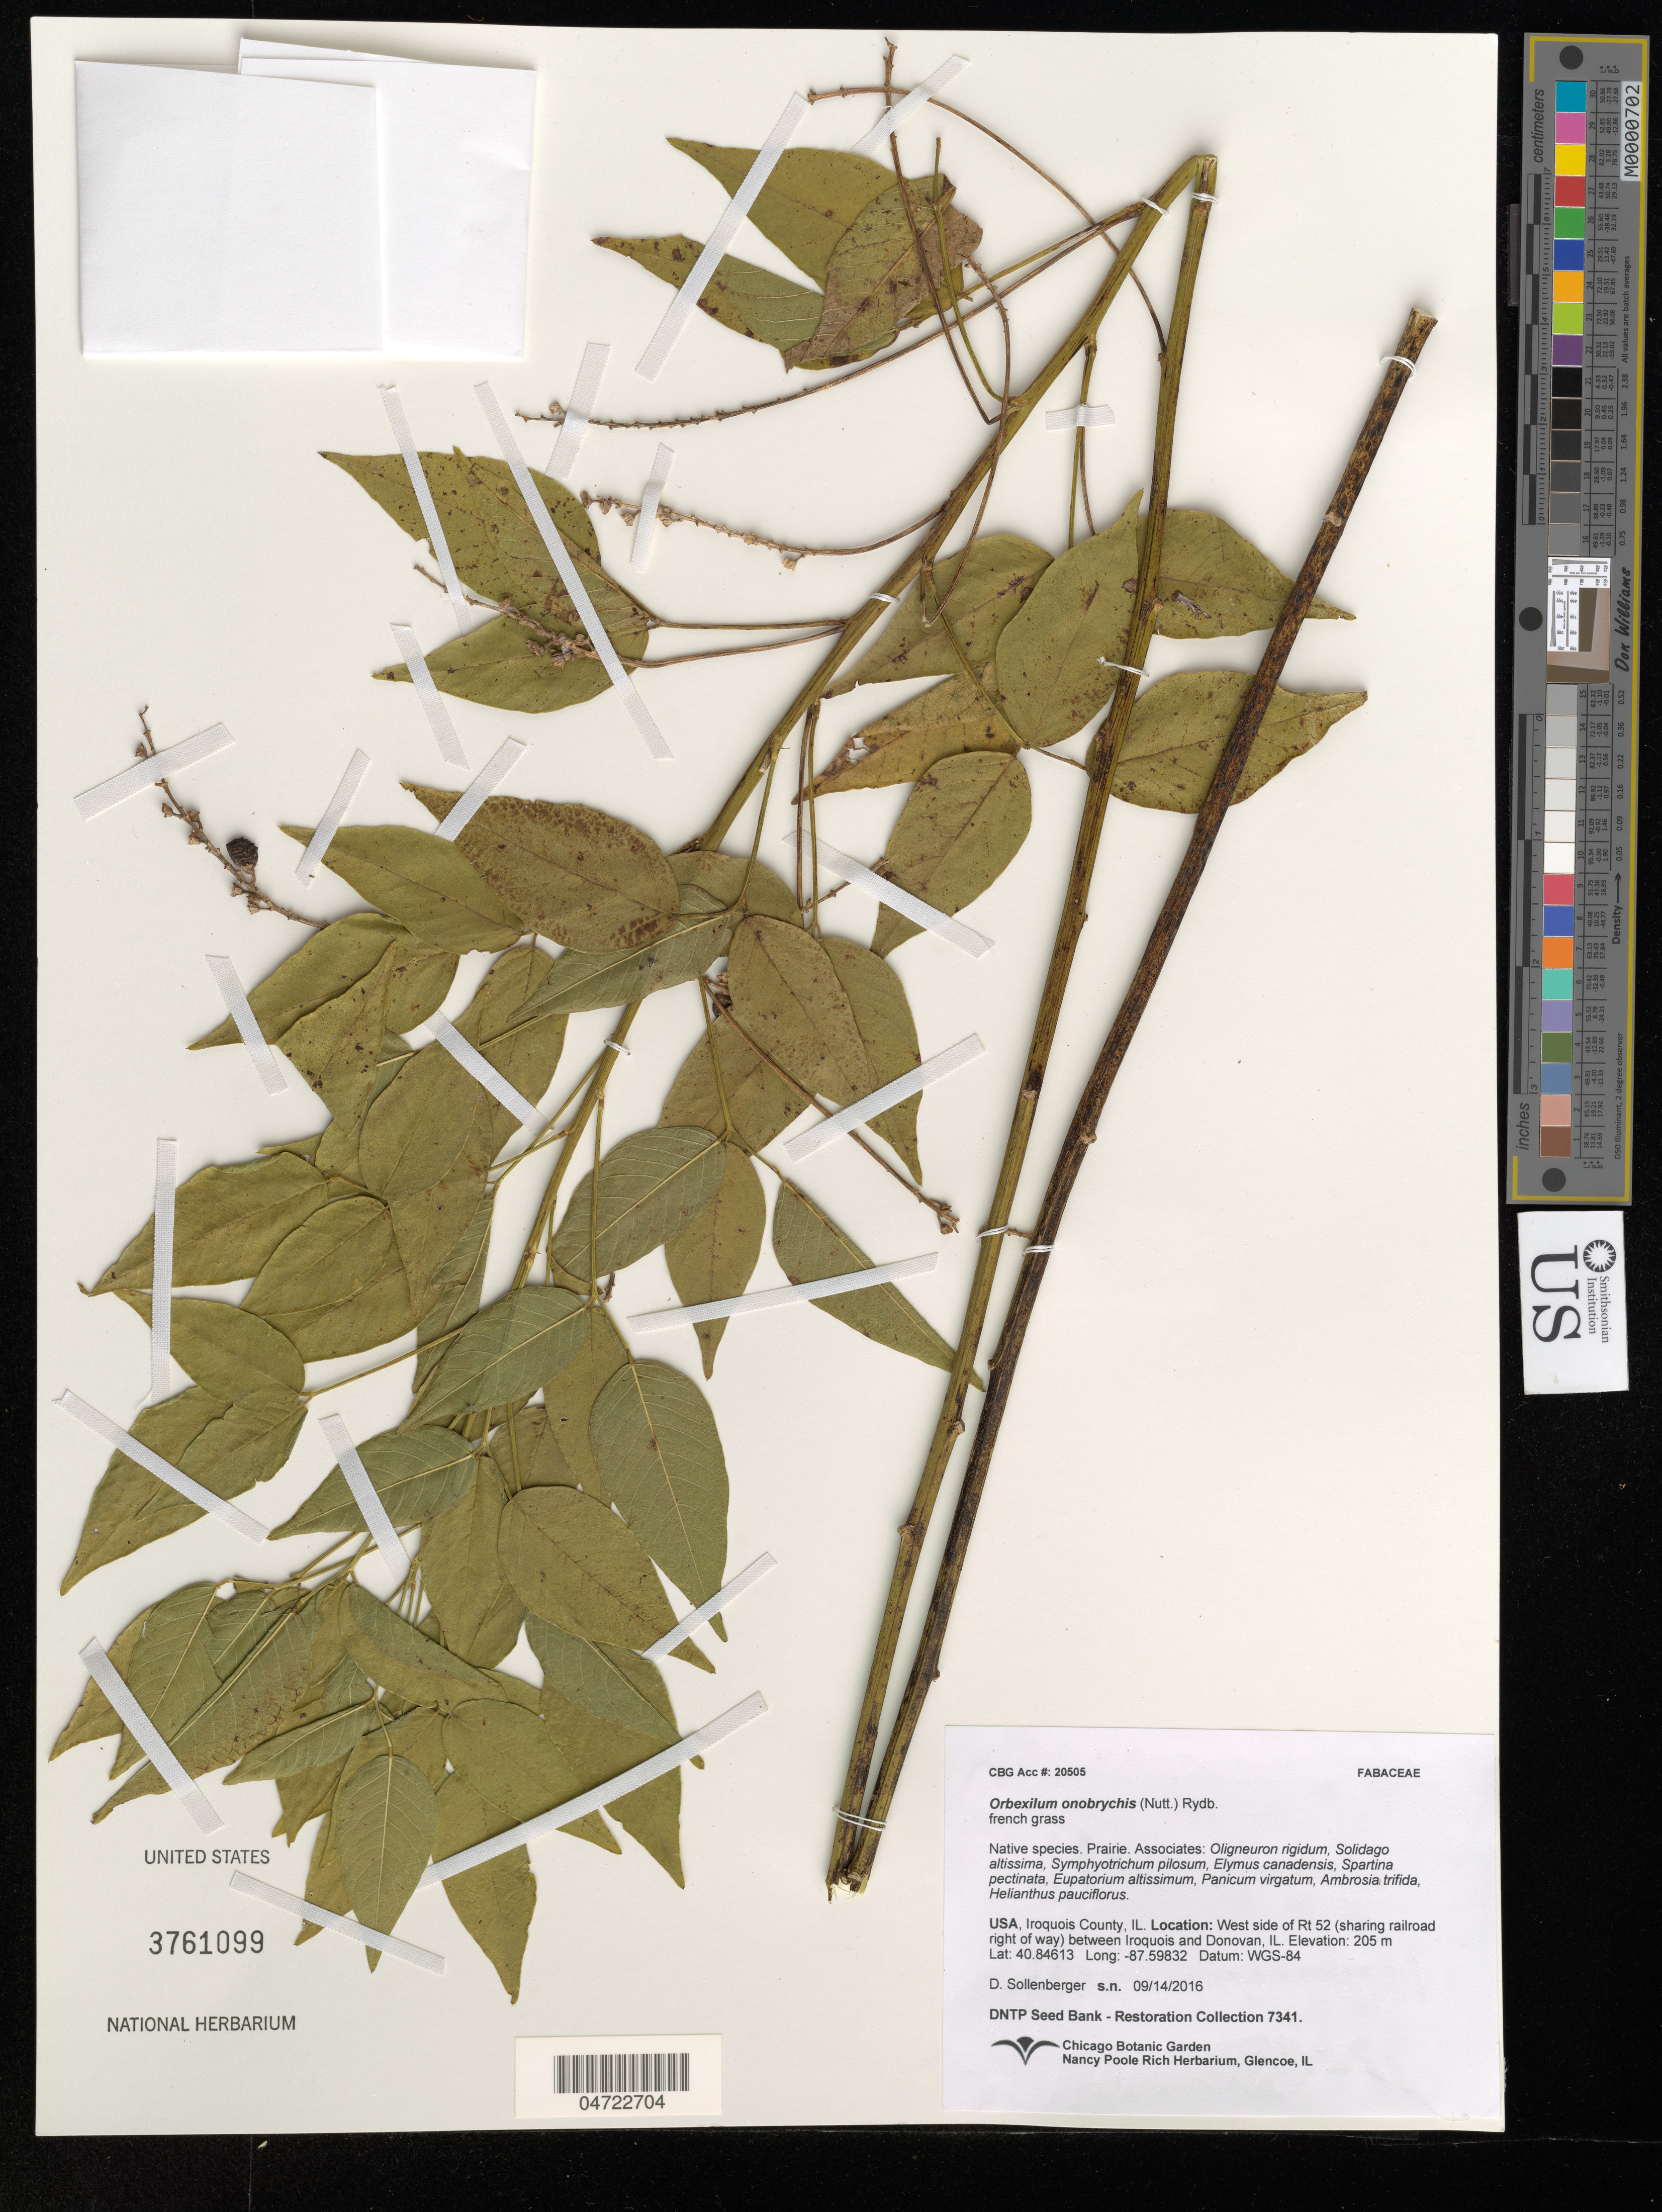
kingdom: Plantae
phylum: Tracheophyta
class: Magnoliopsida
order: Fabales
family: Fabaceae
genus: Orbexilum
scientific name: Orbexilum onobrychis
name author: (Nutt.) Rydb.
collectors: D. Sollenberger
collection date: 2016-09-14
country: United States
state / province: Illinois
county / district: Iroquois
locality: Iroquois County. West side of Rt 52 (sharing railroad right of way) between Iroquois and Donovan, IL.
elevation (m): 205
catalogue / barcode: US 3761099